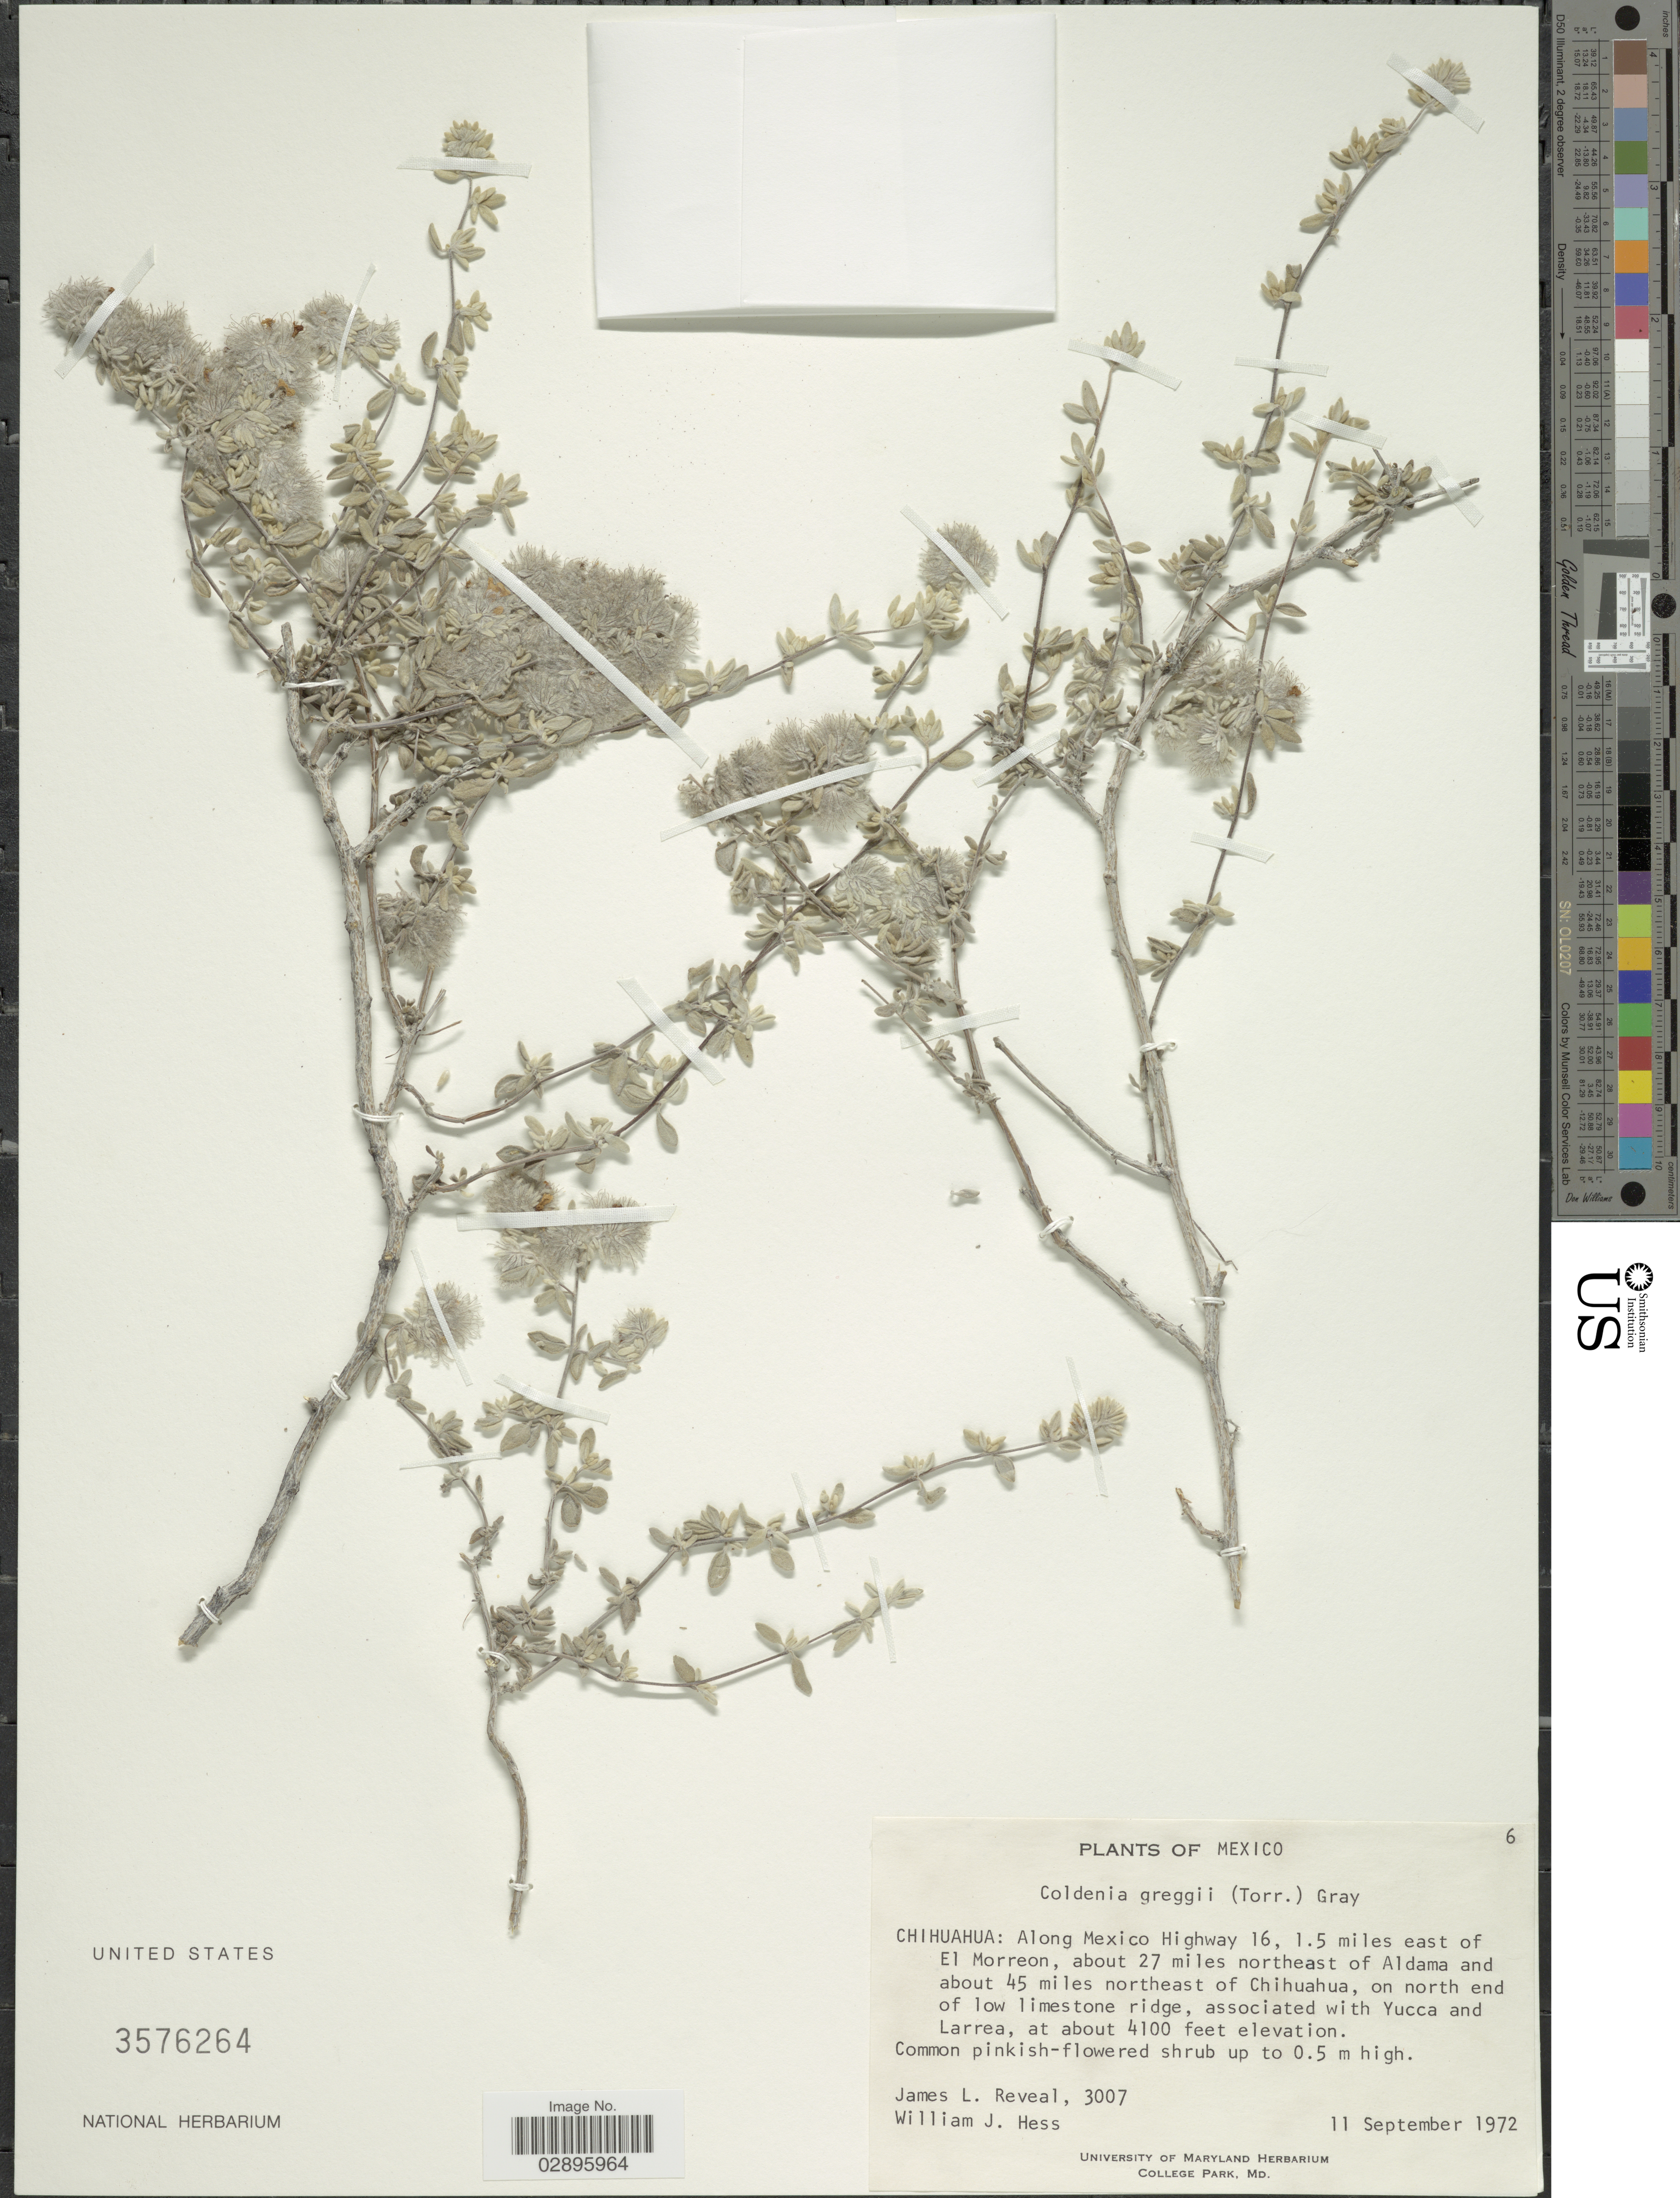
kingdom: Plantae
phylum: Tracheophyta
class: Magnoliopsida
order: Boraginales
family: Ehretiaceae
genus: Tiquilia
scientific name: Tiquilia greggii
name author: (Torr.) A.T. Richardson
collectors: J. L. Reveal & W. Hess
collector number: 3007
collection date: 1972-09-11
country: Mexico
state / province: Chihuahua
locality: Along Mexico Highway 16, 1.5 miles east of El Morreon, about 27 miles northeast of Aldama and about 45 miles northeast of Chihuahua, on north end of low limestone ridge.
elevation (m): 1250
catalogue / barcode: US 3576264